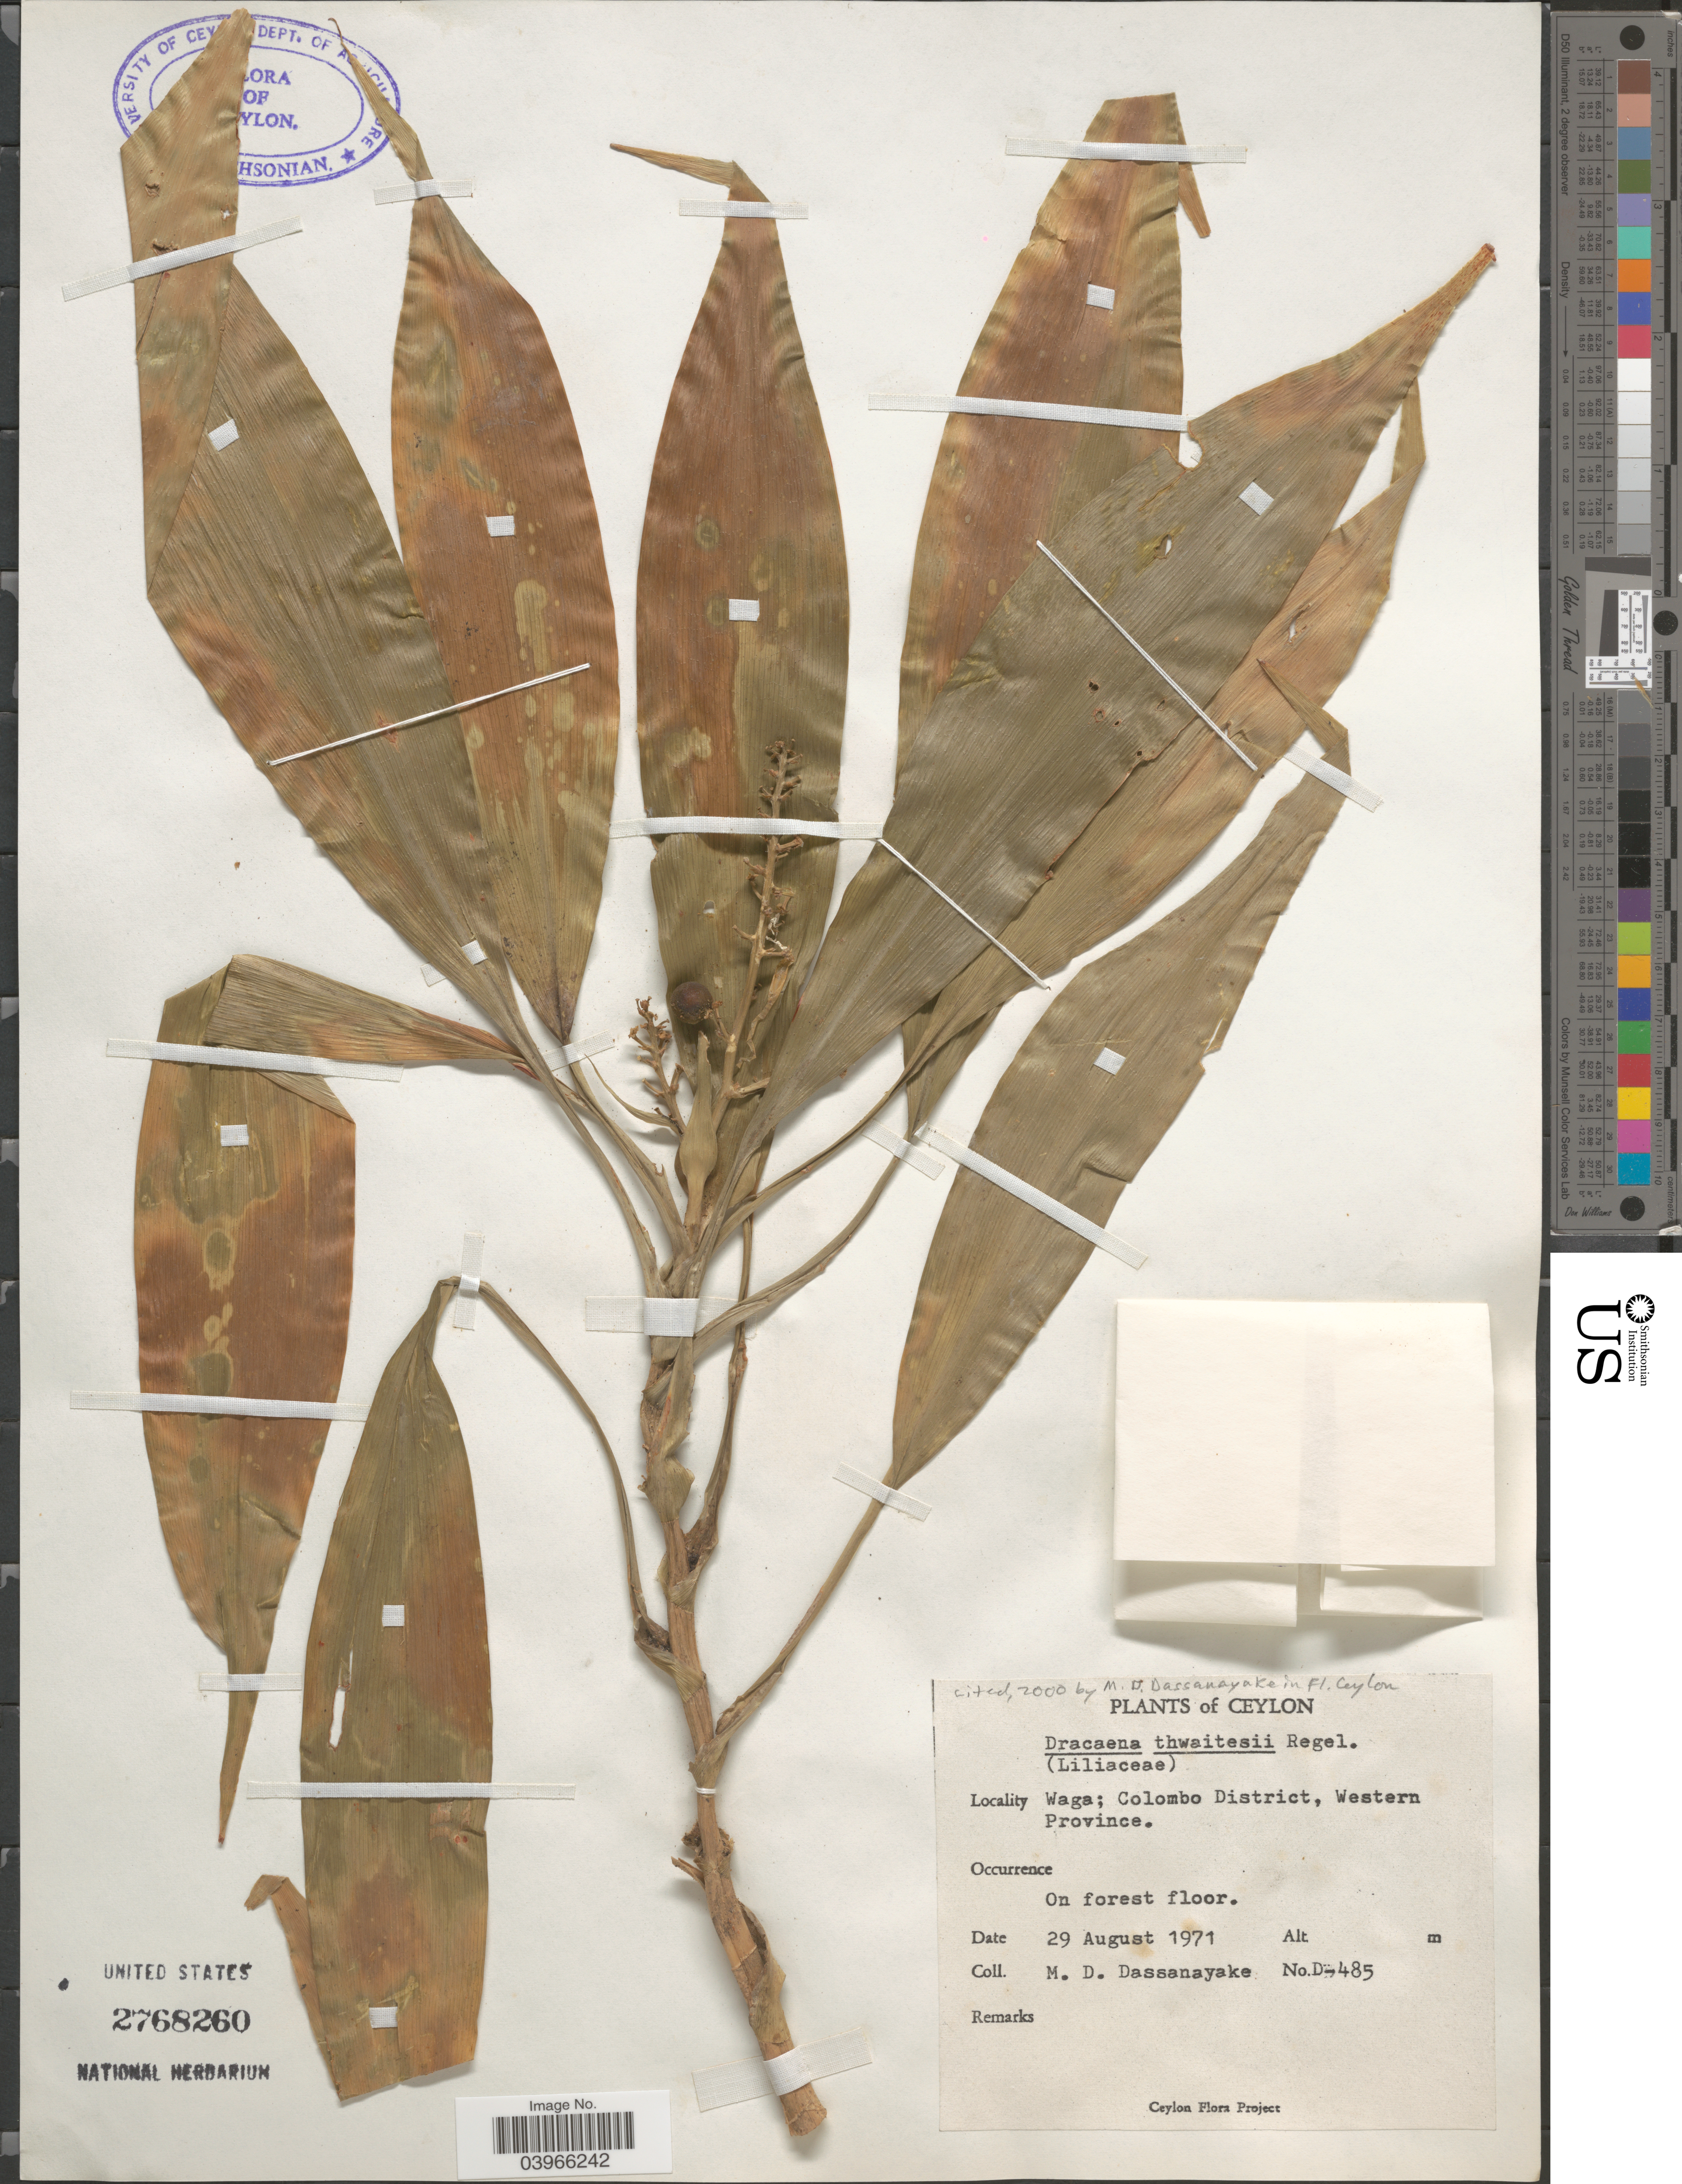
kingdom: Plantae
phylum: Tracheophyta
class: Liliopsida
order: Asparagales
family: Asparagaceae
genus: Dracaena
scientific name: Dracaena thwaitesii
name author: Regel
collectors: M. D. Dassanayake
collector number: D-485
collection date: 1971-08-29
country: Sri Lanka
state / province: Western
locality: Ceylon. Waga; Colombo District, Western Province.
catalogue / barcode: US 2768260